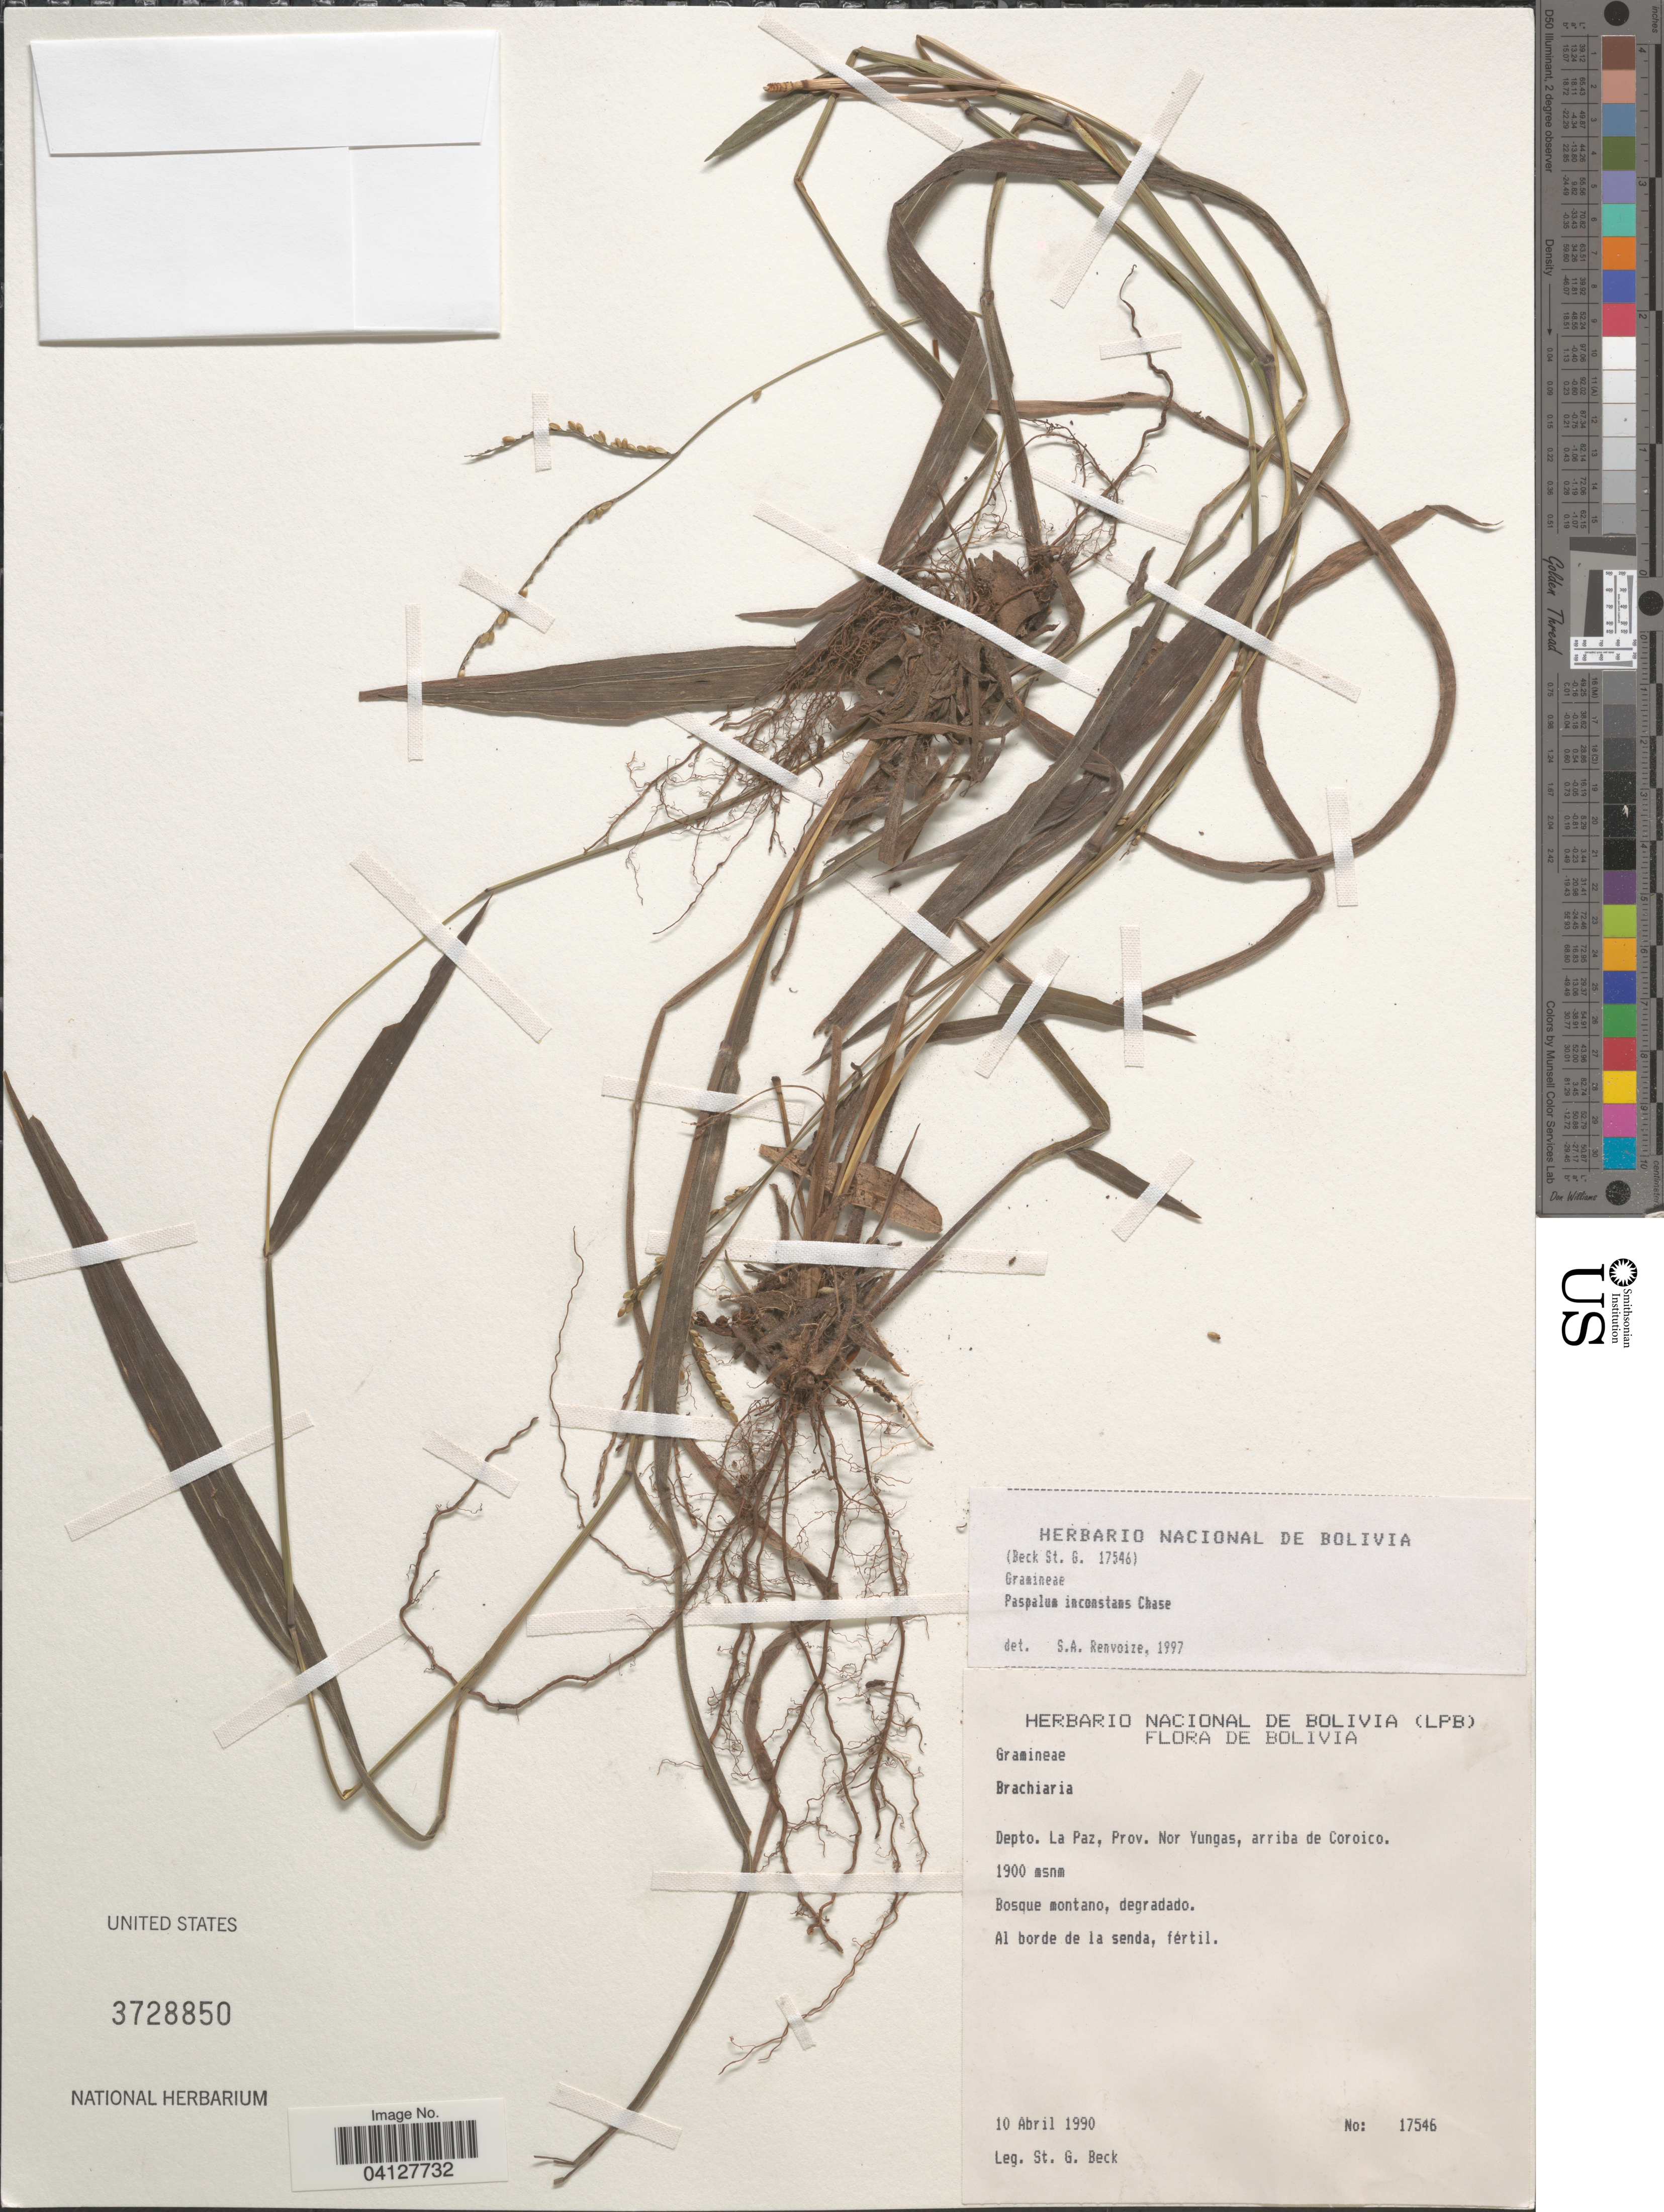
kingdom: Plantae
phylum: Tracheophyta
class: Liliopsida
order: Poales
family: Poaceae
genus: Paspalum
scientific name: Paspalum inconstans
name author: Chase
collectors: S. G. Beck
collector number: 17546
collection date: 1990-04-10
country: Bolivia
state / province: La Paz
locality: Depto. La Paz, Prov. Nor Yungas, arriba de Coroico.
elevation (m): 1900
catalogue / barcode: US 3728850